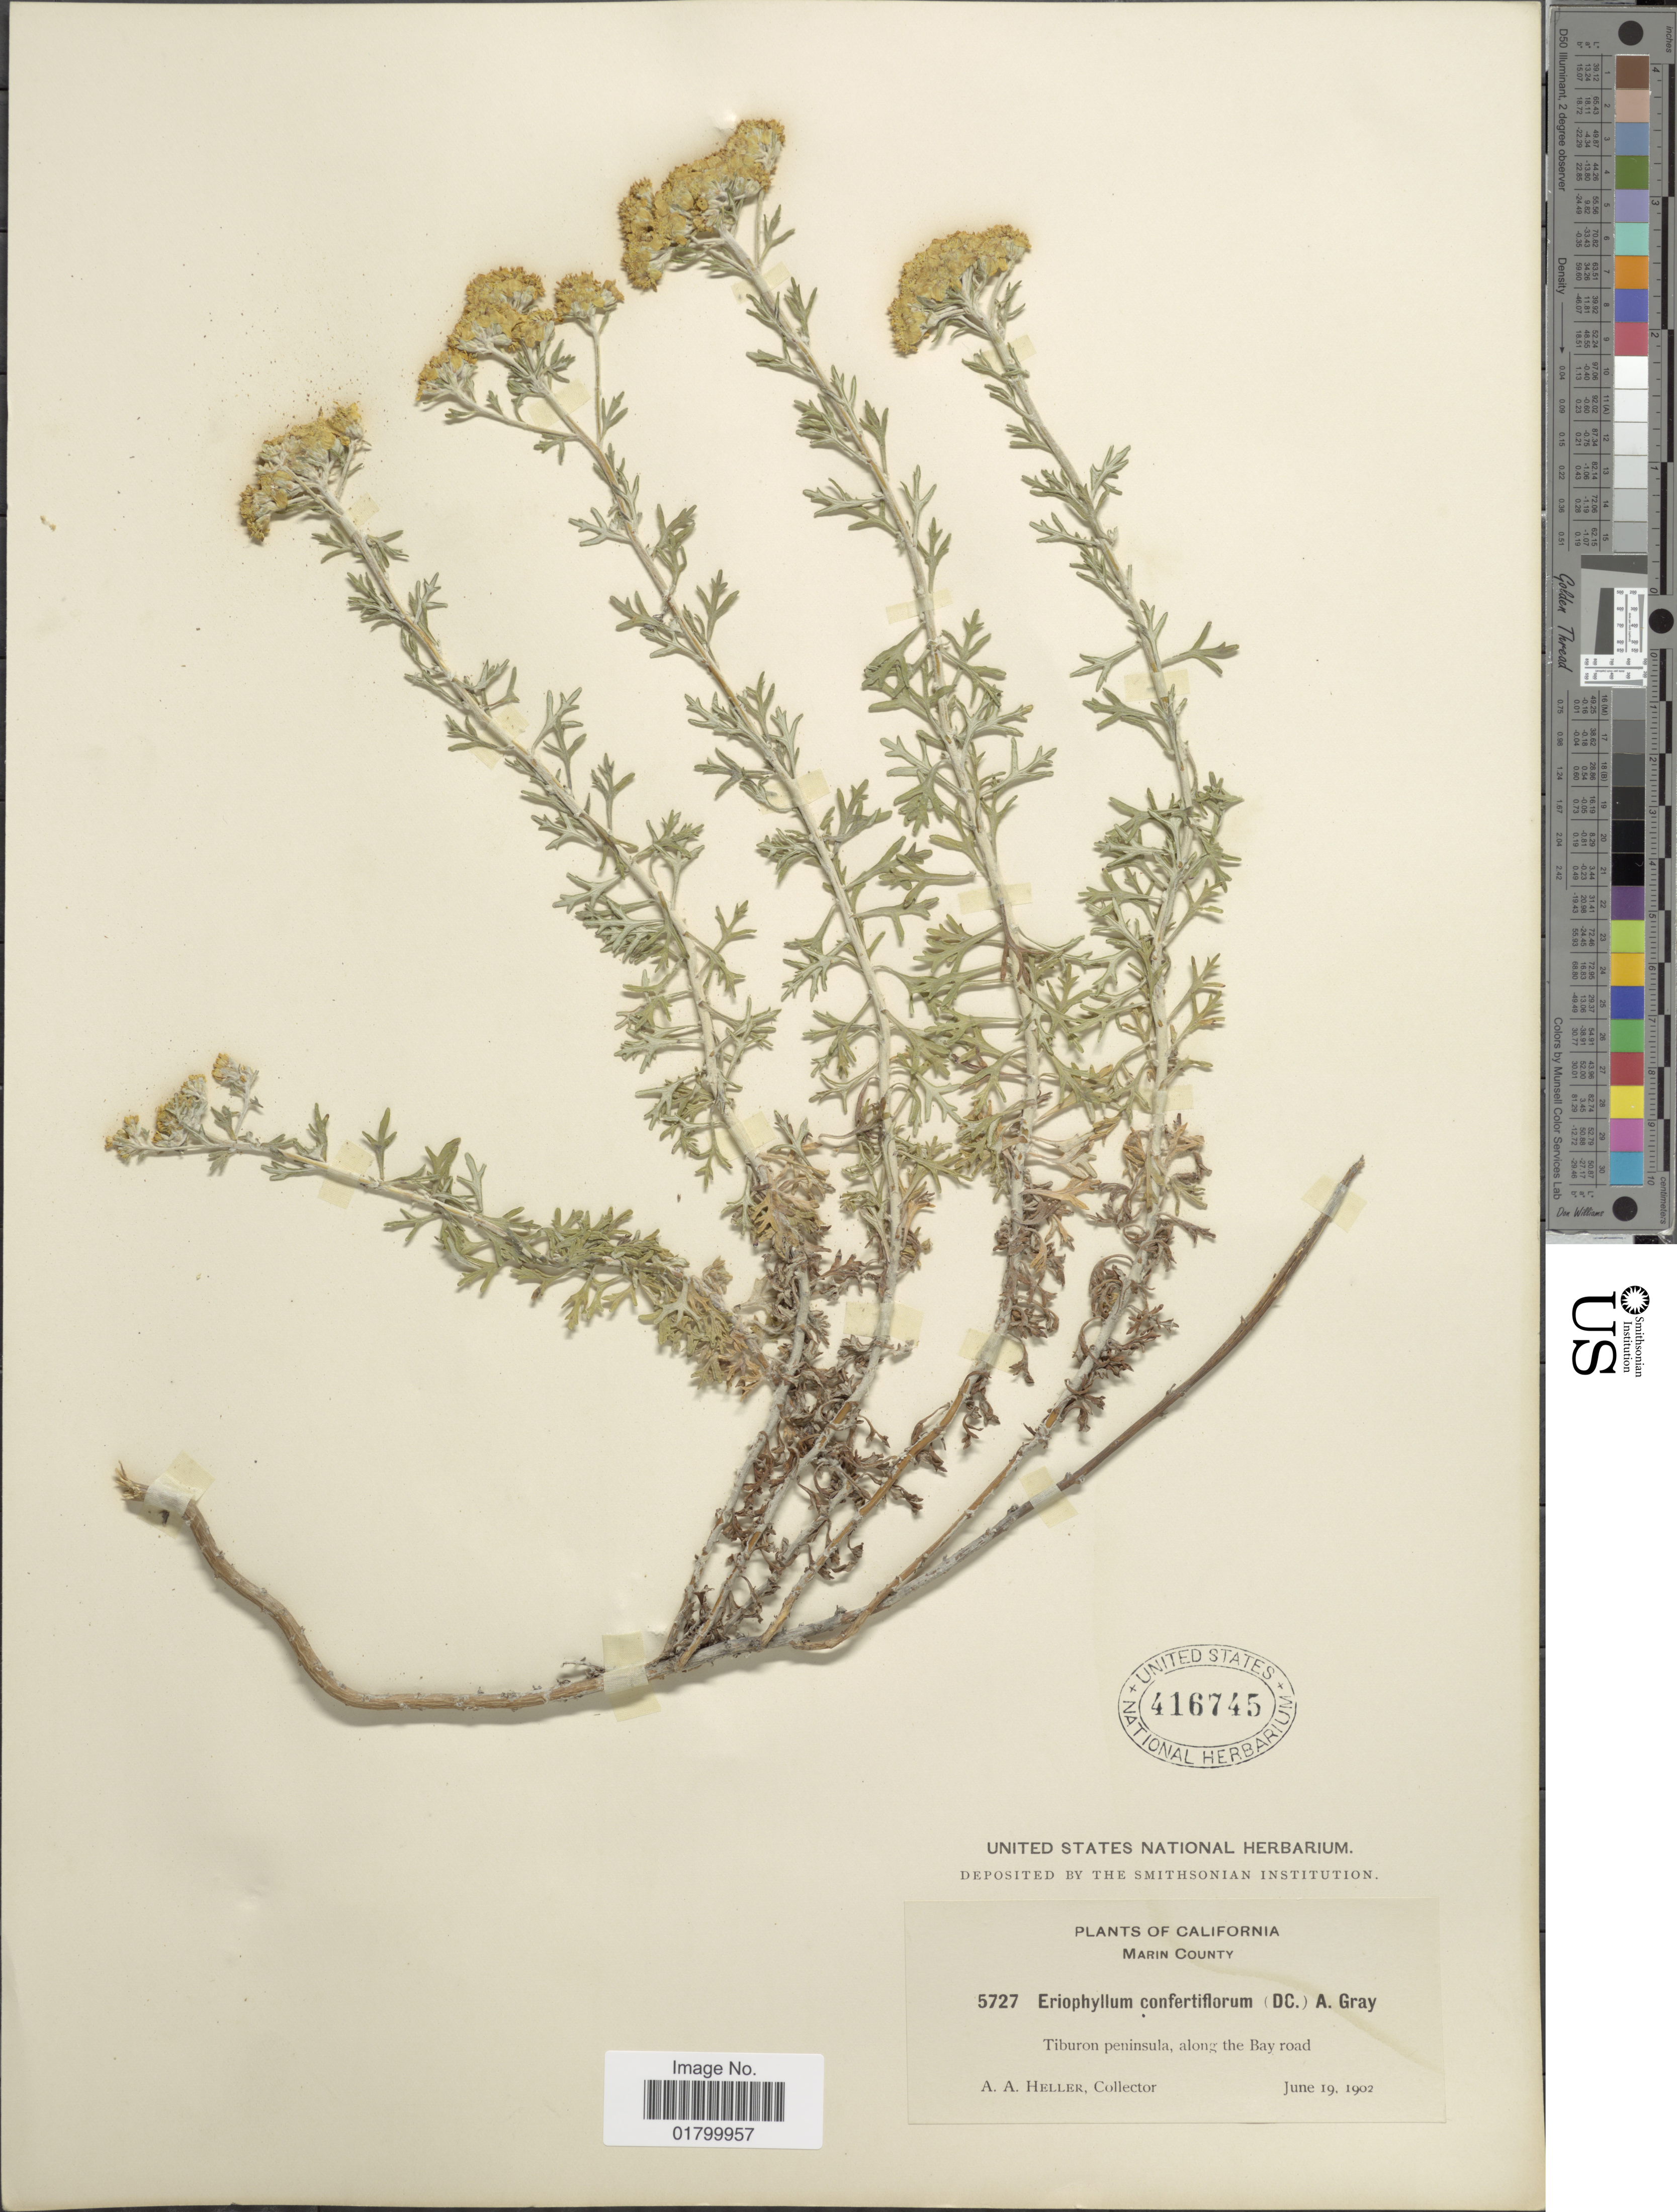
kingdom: Plantae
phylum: Tracheophyta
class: Magnoliopsida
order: Asterales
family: Asteraceae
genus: Eriophyllum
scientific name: Eriophyllum confertiflorum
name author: (DC.) A. Gray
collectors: A. A. Heller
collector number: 5727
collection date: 1902-06-19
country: United States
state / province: California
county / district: Marin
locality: Marin County, Tibuton peninsula, along the Bay road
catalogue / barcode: US 416745